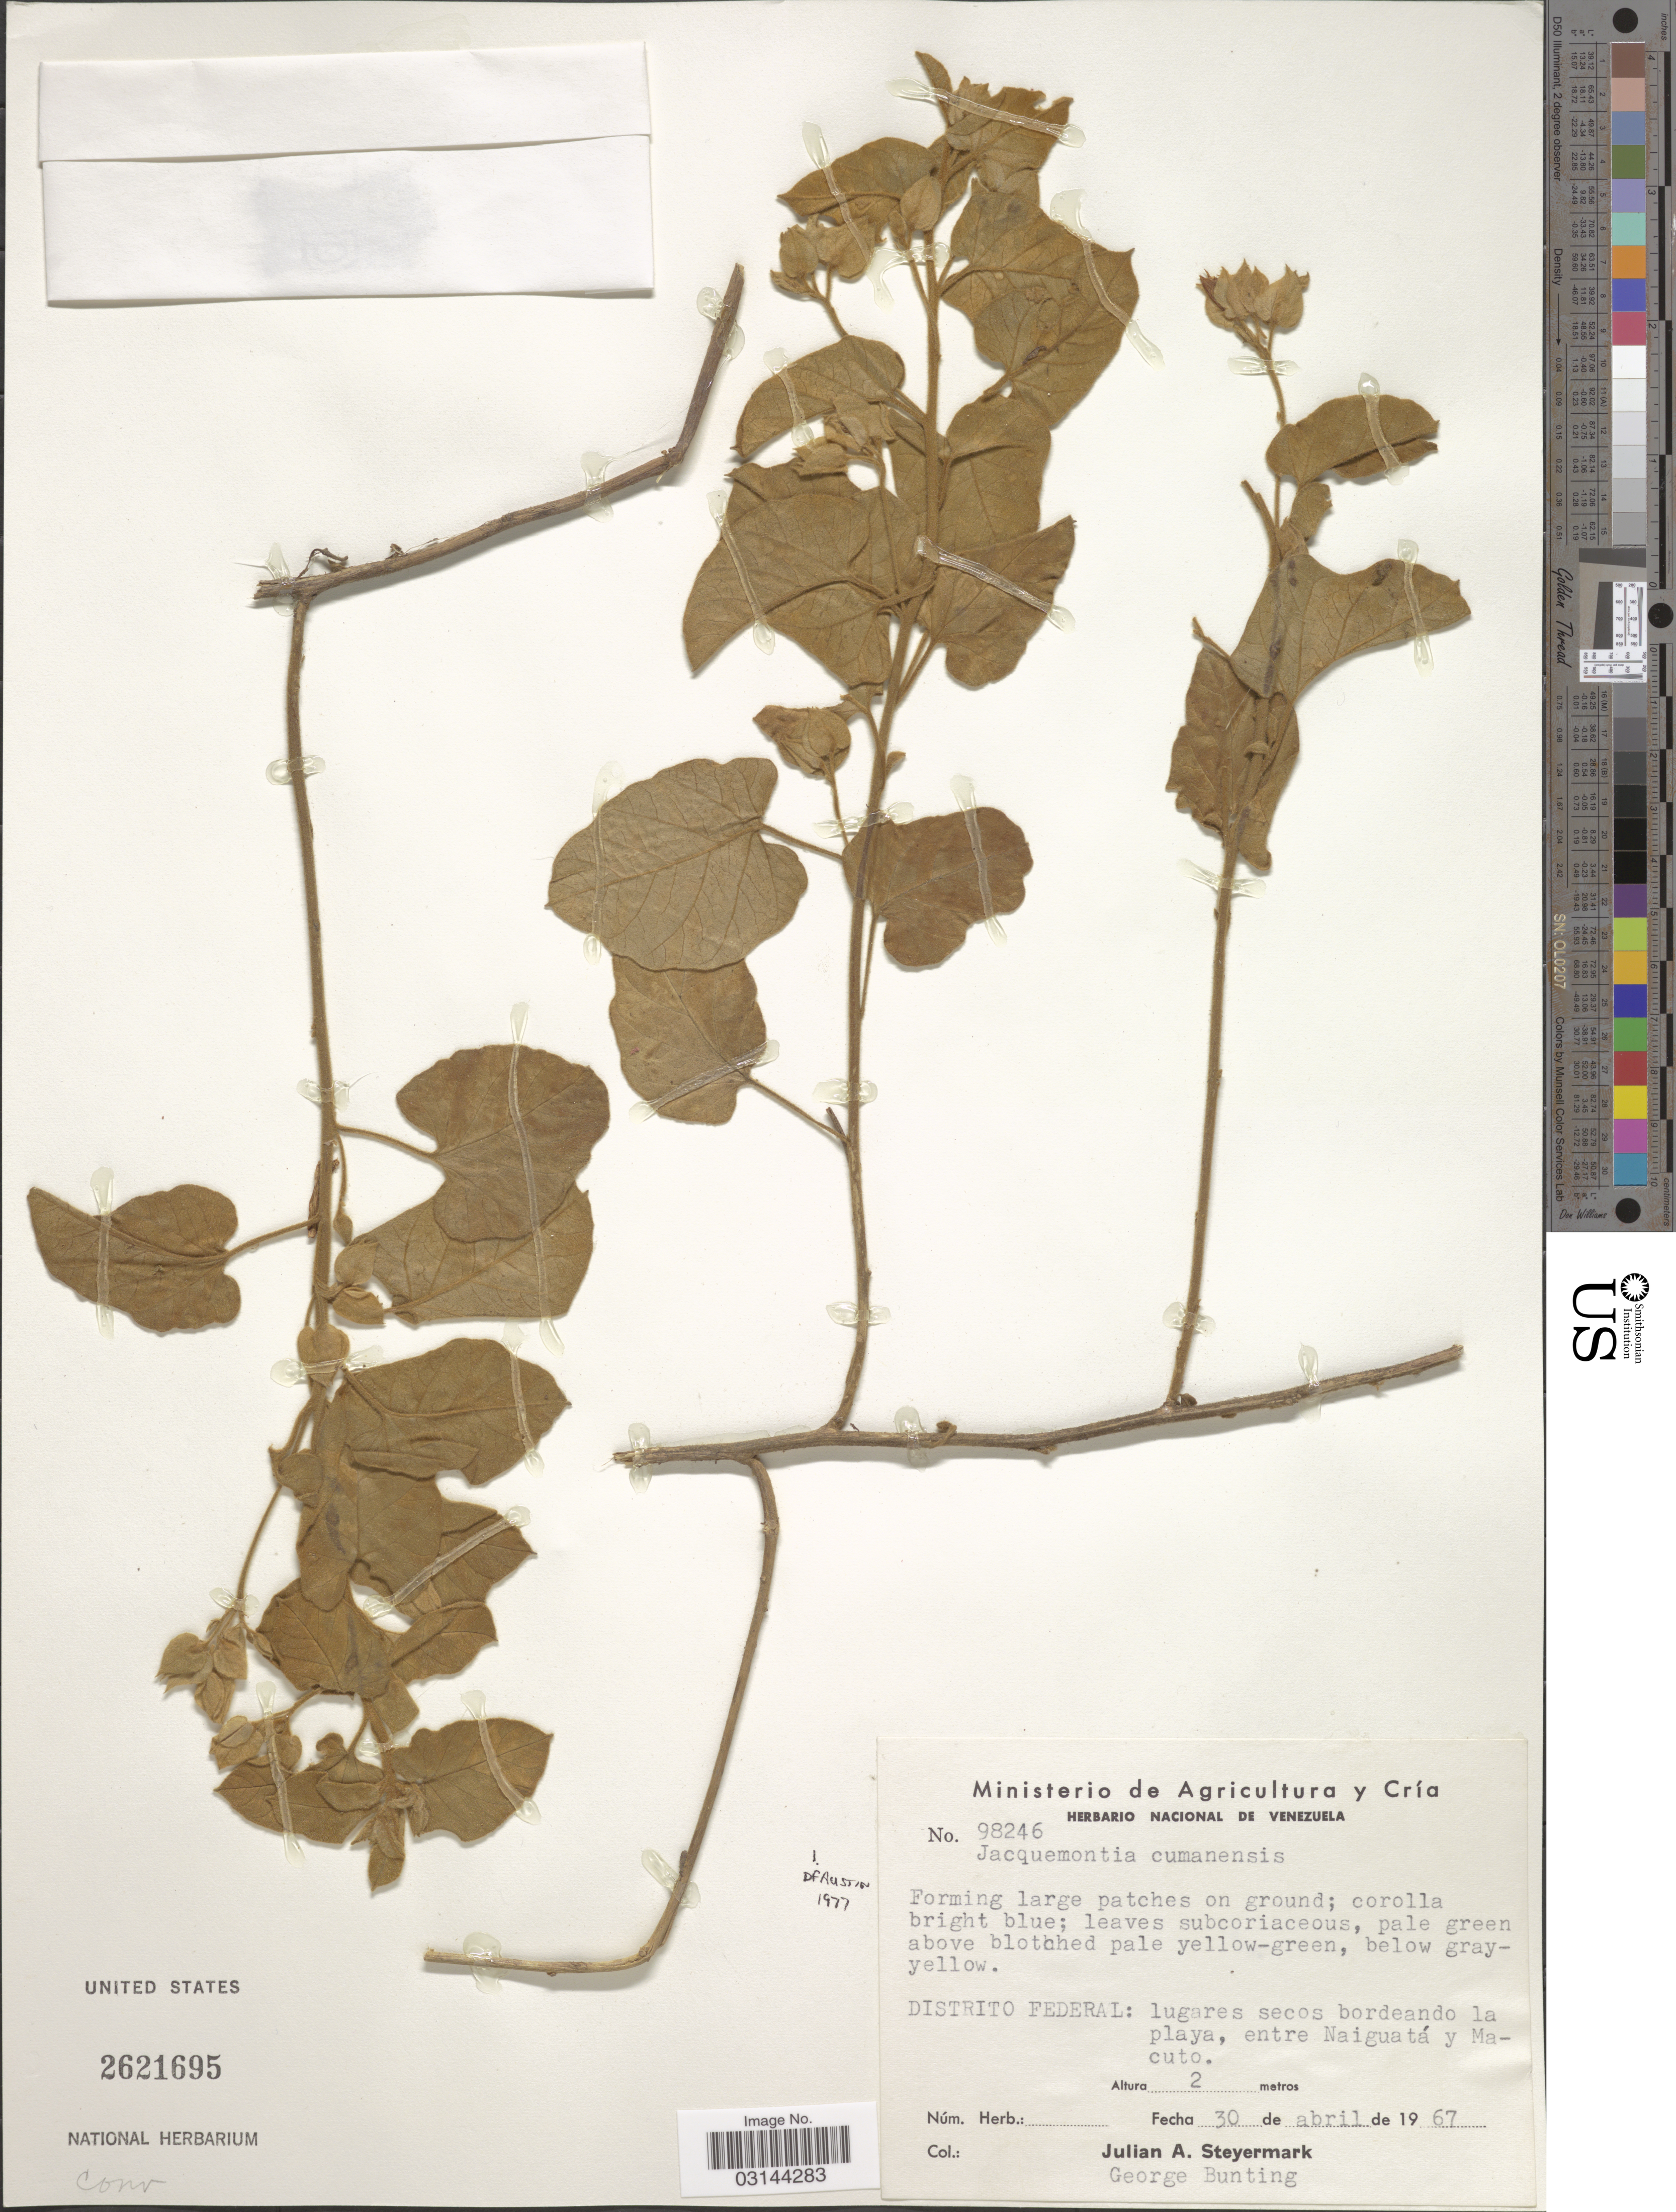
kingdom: Plantae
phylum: Tracheophyta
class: Magnoliopsida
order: Solanales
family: Convolvulaceae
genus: Jacquemontia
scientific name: Jacquemontia cumanensis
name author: (Kuntze) Kuntze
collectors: J. Steyermark & G. S. Bunting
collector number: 98246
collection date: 1967-04-30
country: Venezuela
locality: Distrito Federal: lugares secos bordeando la playa, entre Naiguatá y Macuto.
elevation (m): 2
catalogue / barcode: US 2621695